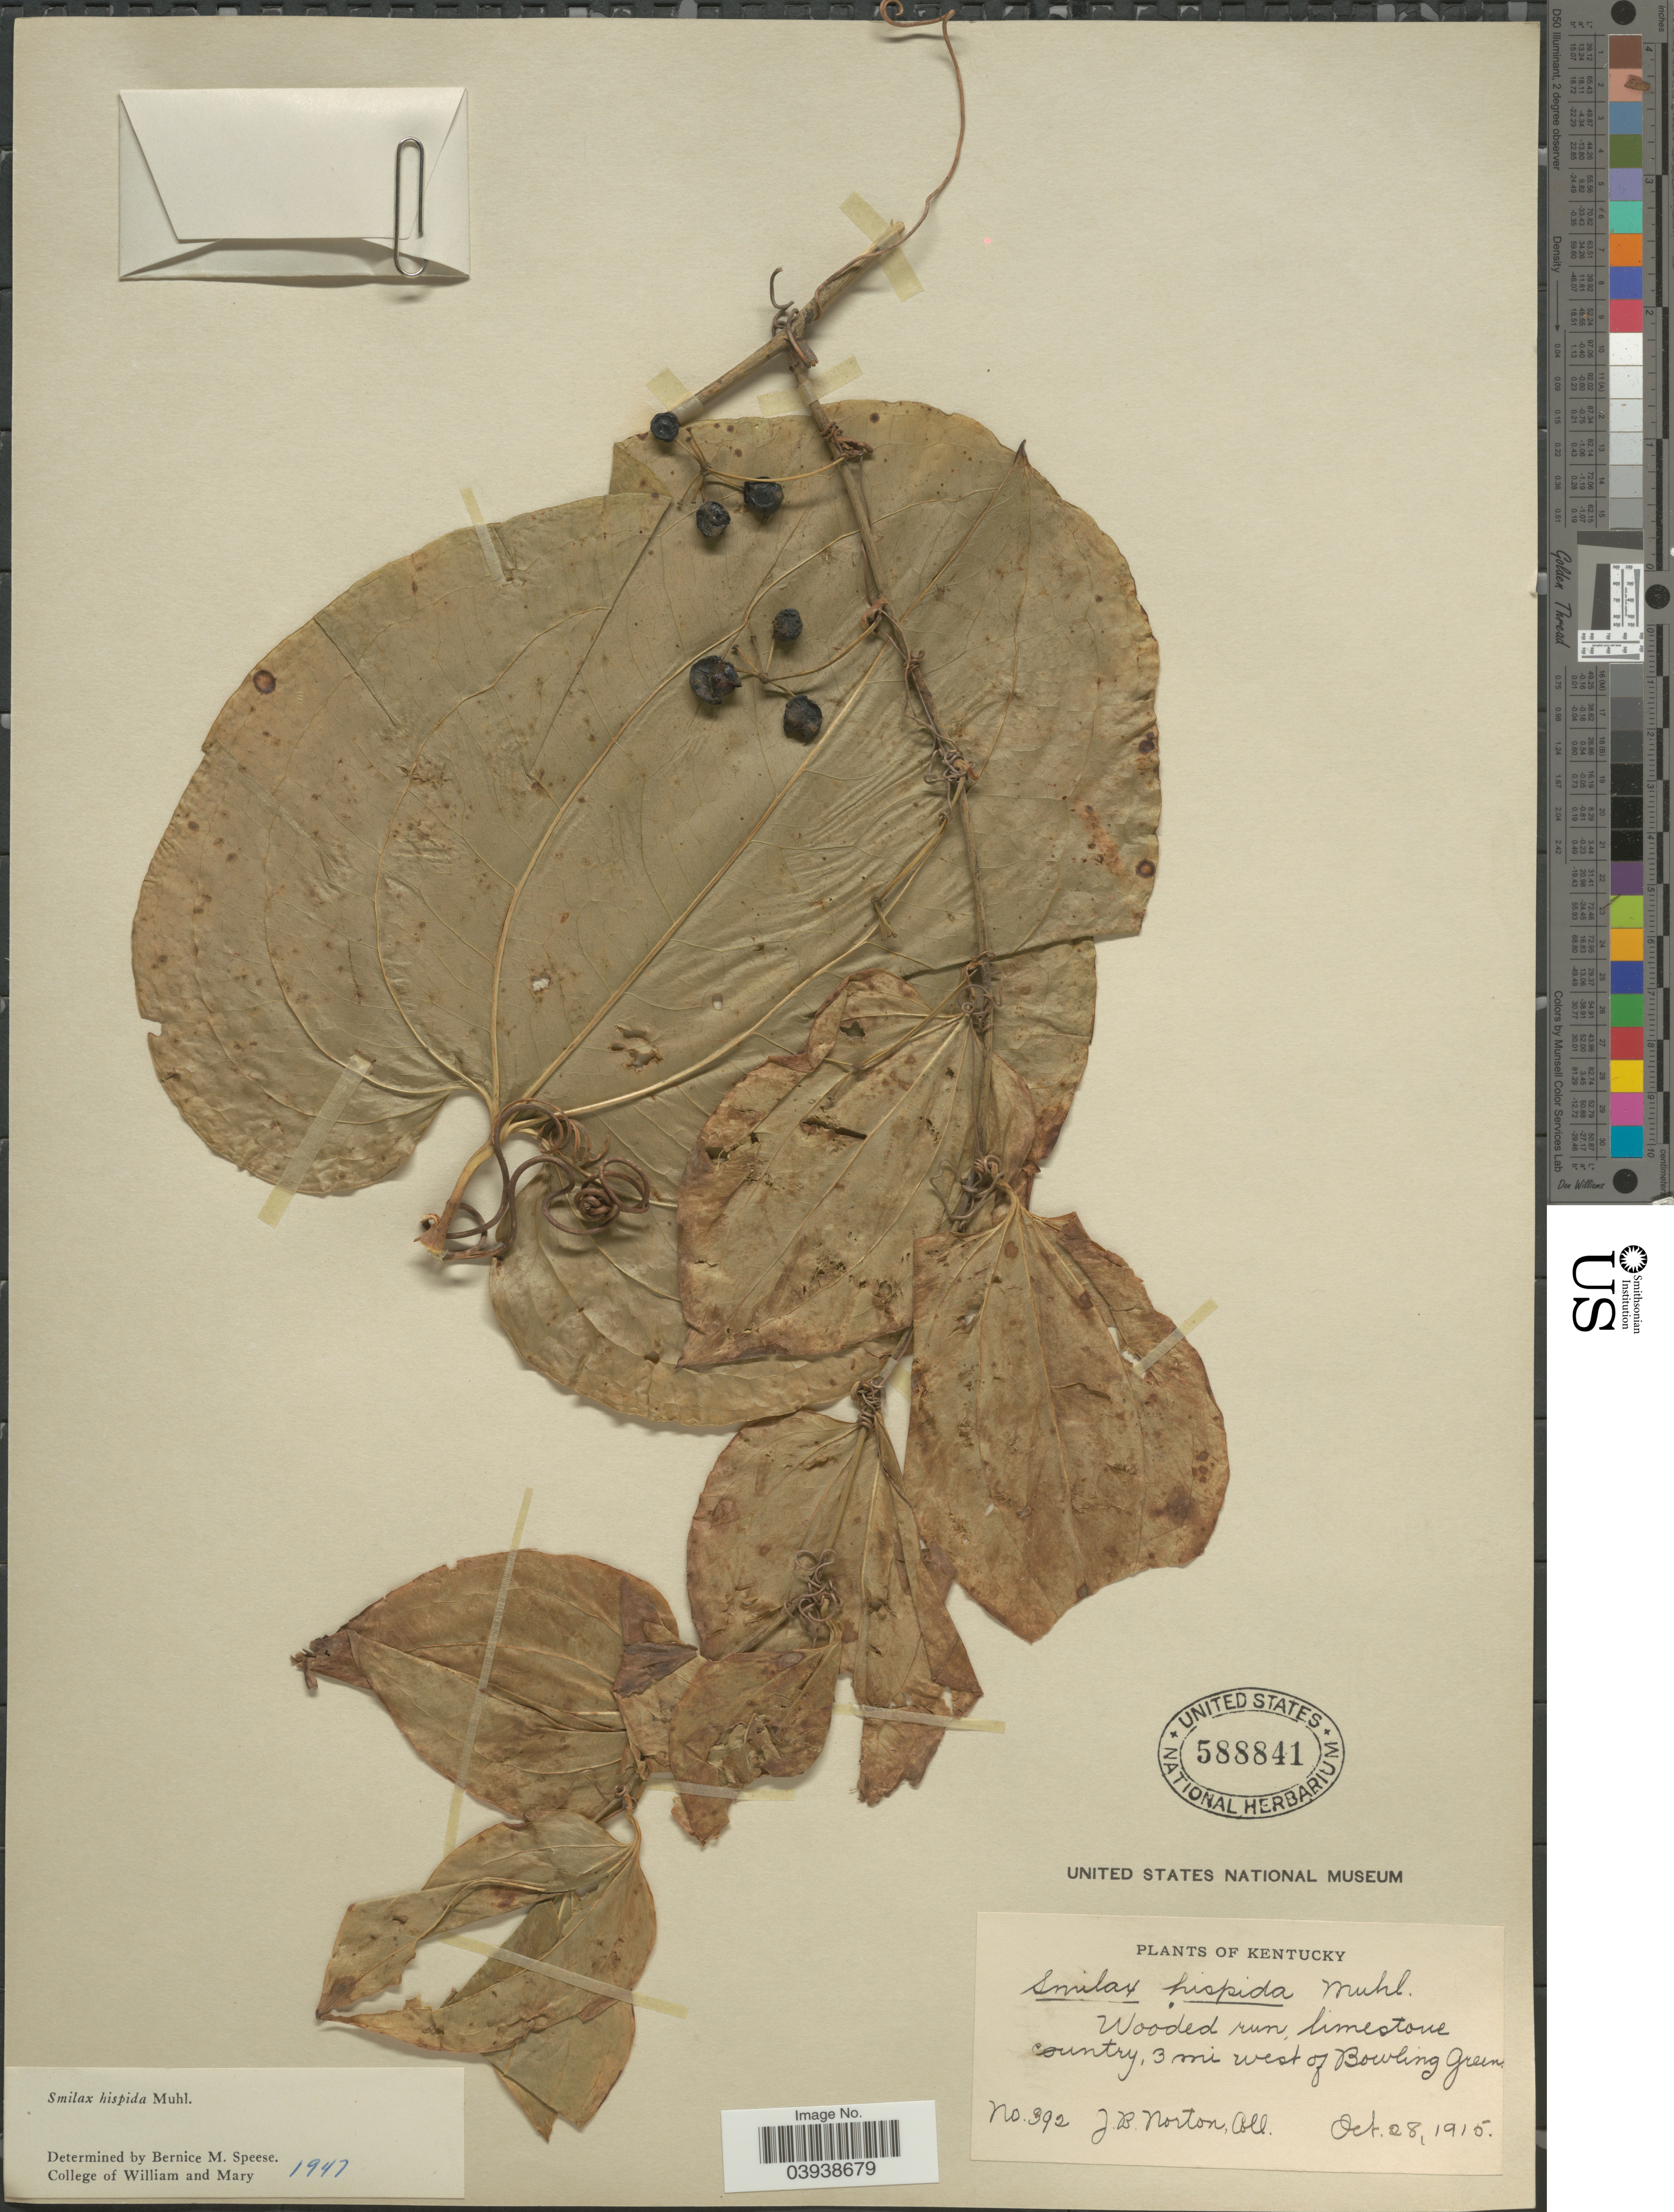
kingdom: Plantae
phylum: Tracheophyta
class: Liliopsida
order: Liliales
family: Smilacaceae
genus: Smilax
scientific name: Smilax hispida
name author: Raf.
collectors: J. B. Norton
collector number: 392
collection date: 1915-10-28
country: United States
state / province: Kentucky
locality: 3 mi west of Bowling Green.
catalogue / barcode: US 588841